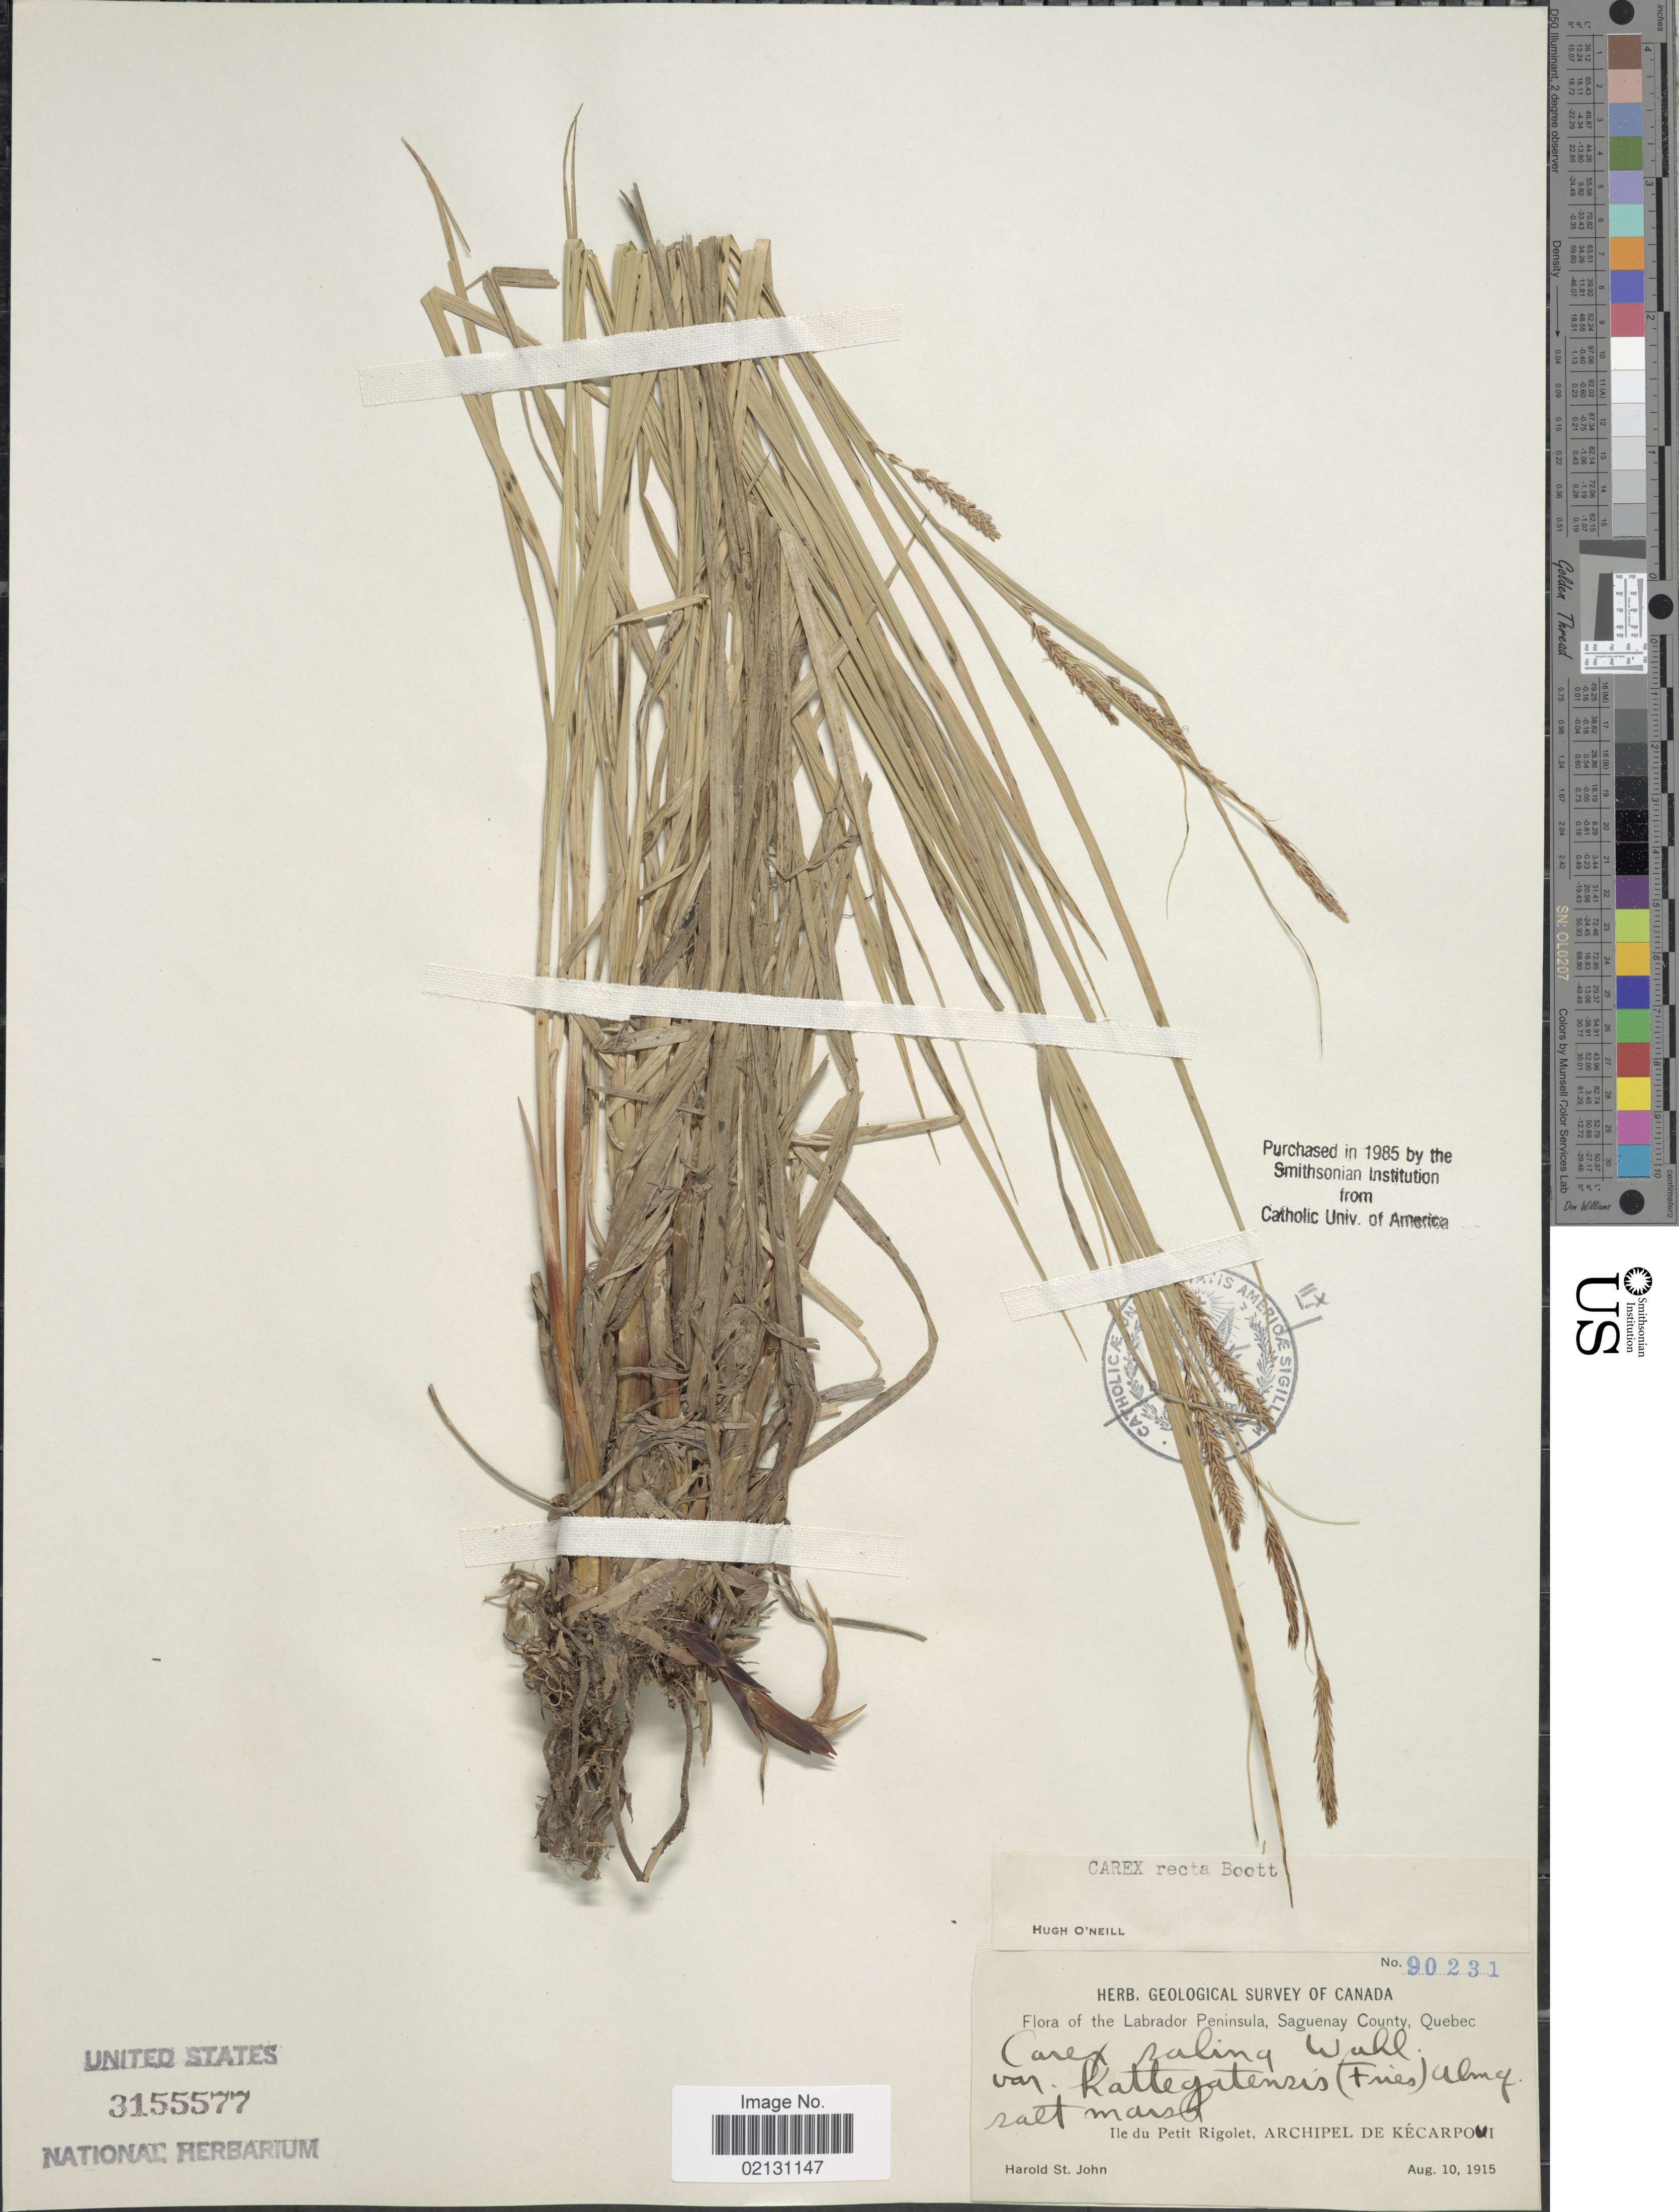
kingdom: Plantae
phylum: Tracheophyta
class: Liliopsida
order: Poales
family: Cyperaceae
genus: Carex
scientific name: Carex recta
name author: Boott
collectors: H. St. John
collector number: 90231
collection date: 1915-08-10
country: Canada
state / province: Quebec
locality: The Labrador Peninsula, Saguenay County, Ile du Petit Rigolet, Archipel de Kécarpoui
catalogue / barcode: US 3155577